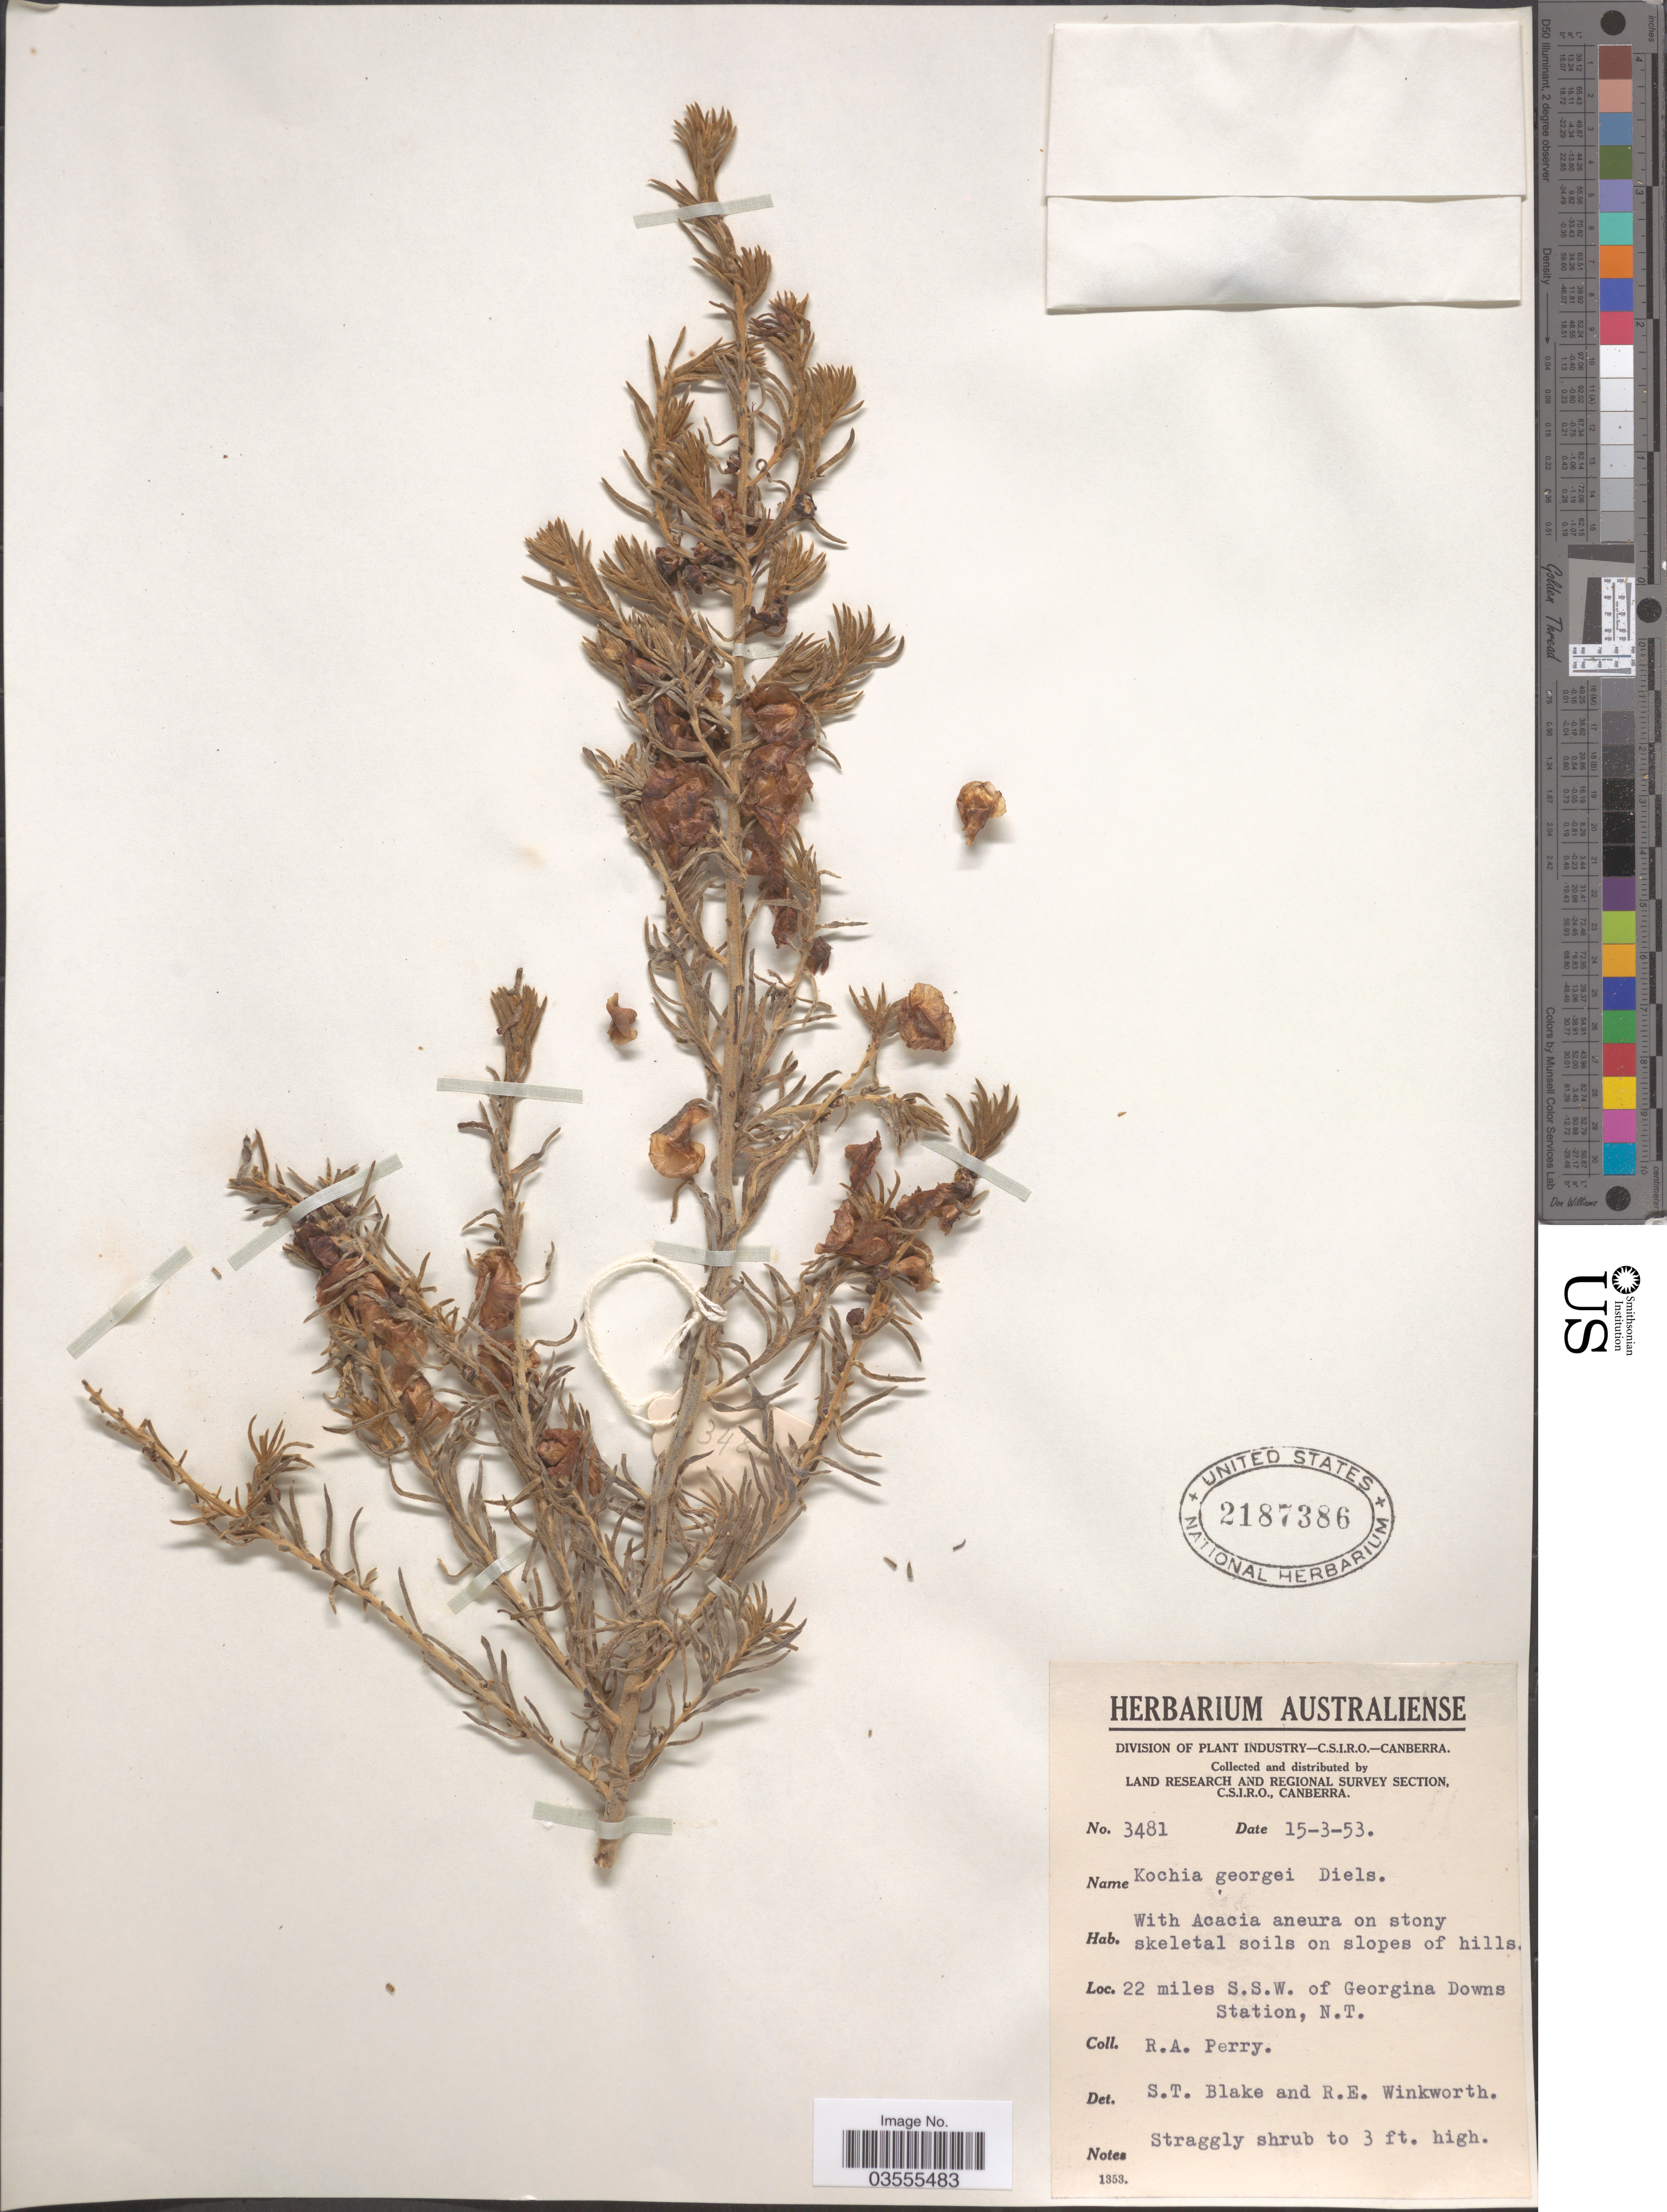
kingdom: Plantae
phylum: Tracheophyta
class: Magnoliopsida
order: Caryophyllales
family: Amaranthaceae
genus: Maireana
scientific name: Maireana georgei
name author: (Diels) Paul G. Wilson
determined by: Wilson, Paul G.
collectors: Perry, R. A.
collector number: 3481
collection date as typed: Transcribed d/m/y: 15/3/53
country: Australia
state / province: Northern Territory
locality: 22 miles S. S. W. of Georgina Downs Station.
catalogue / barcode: US 2187386